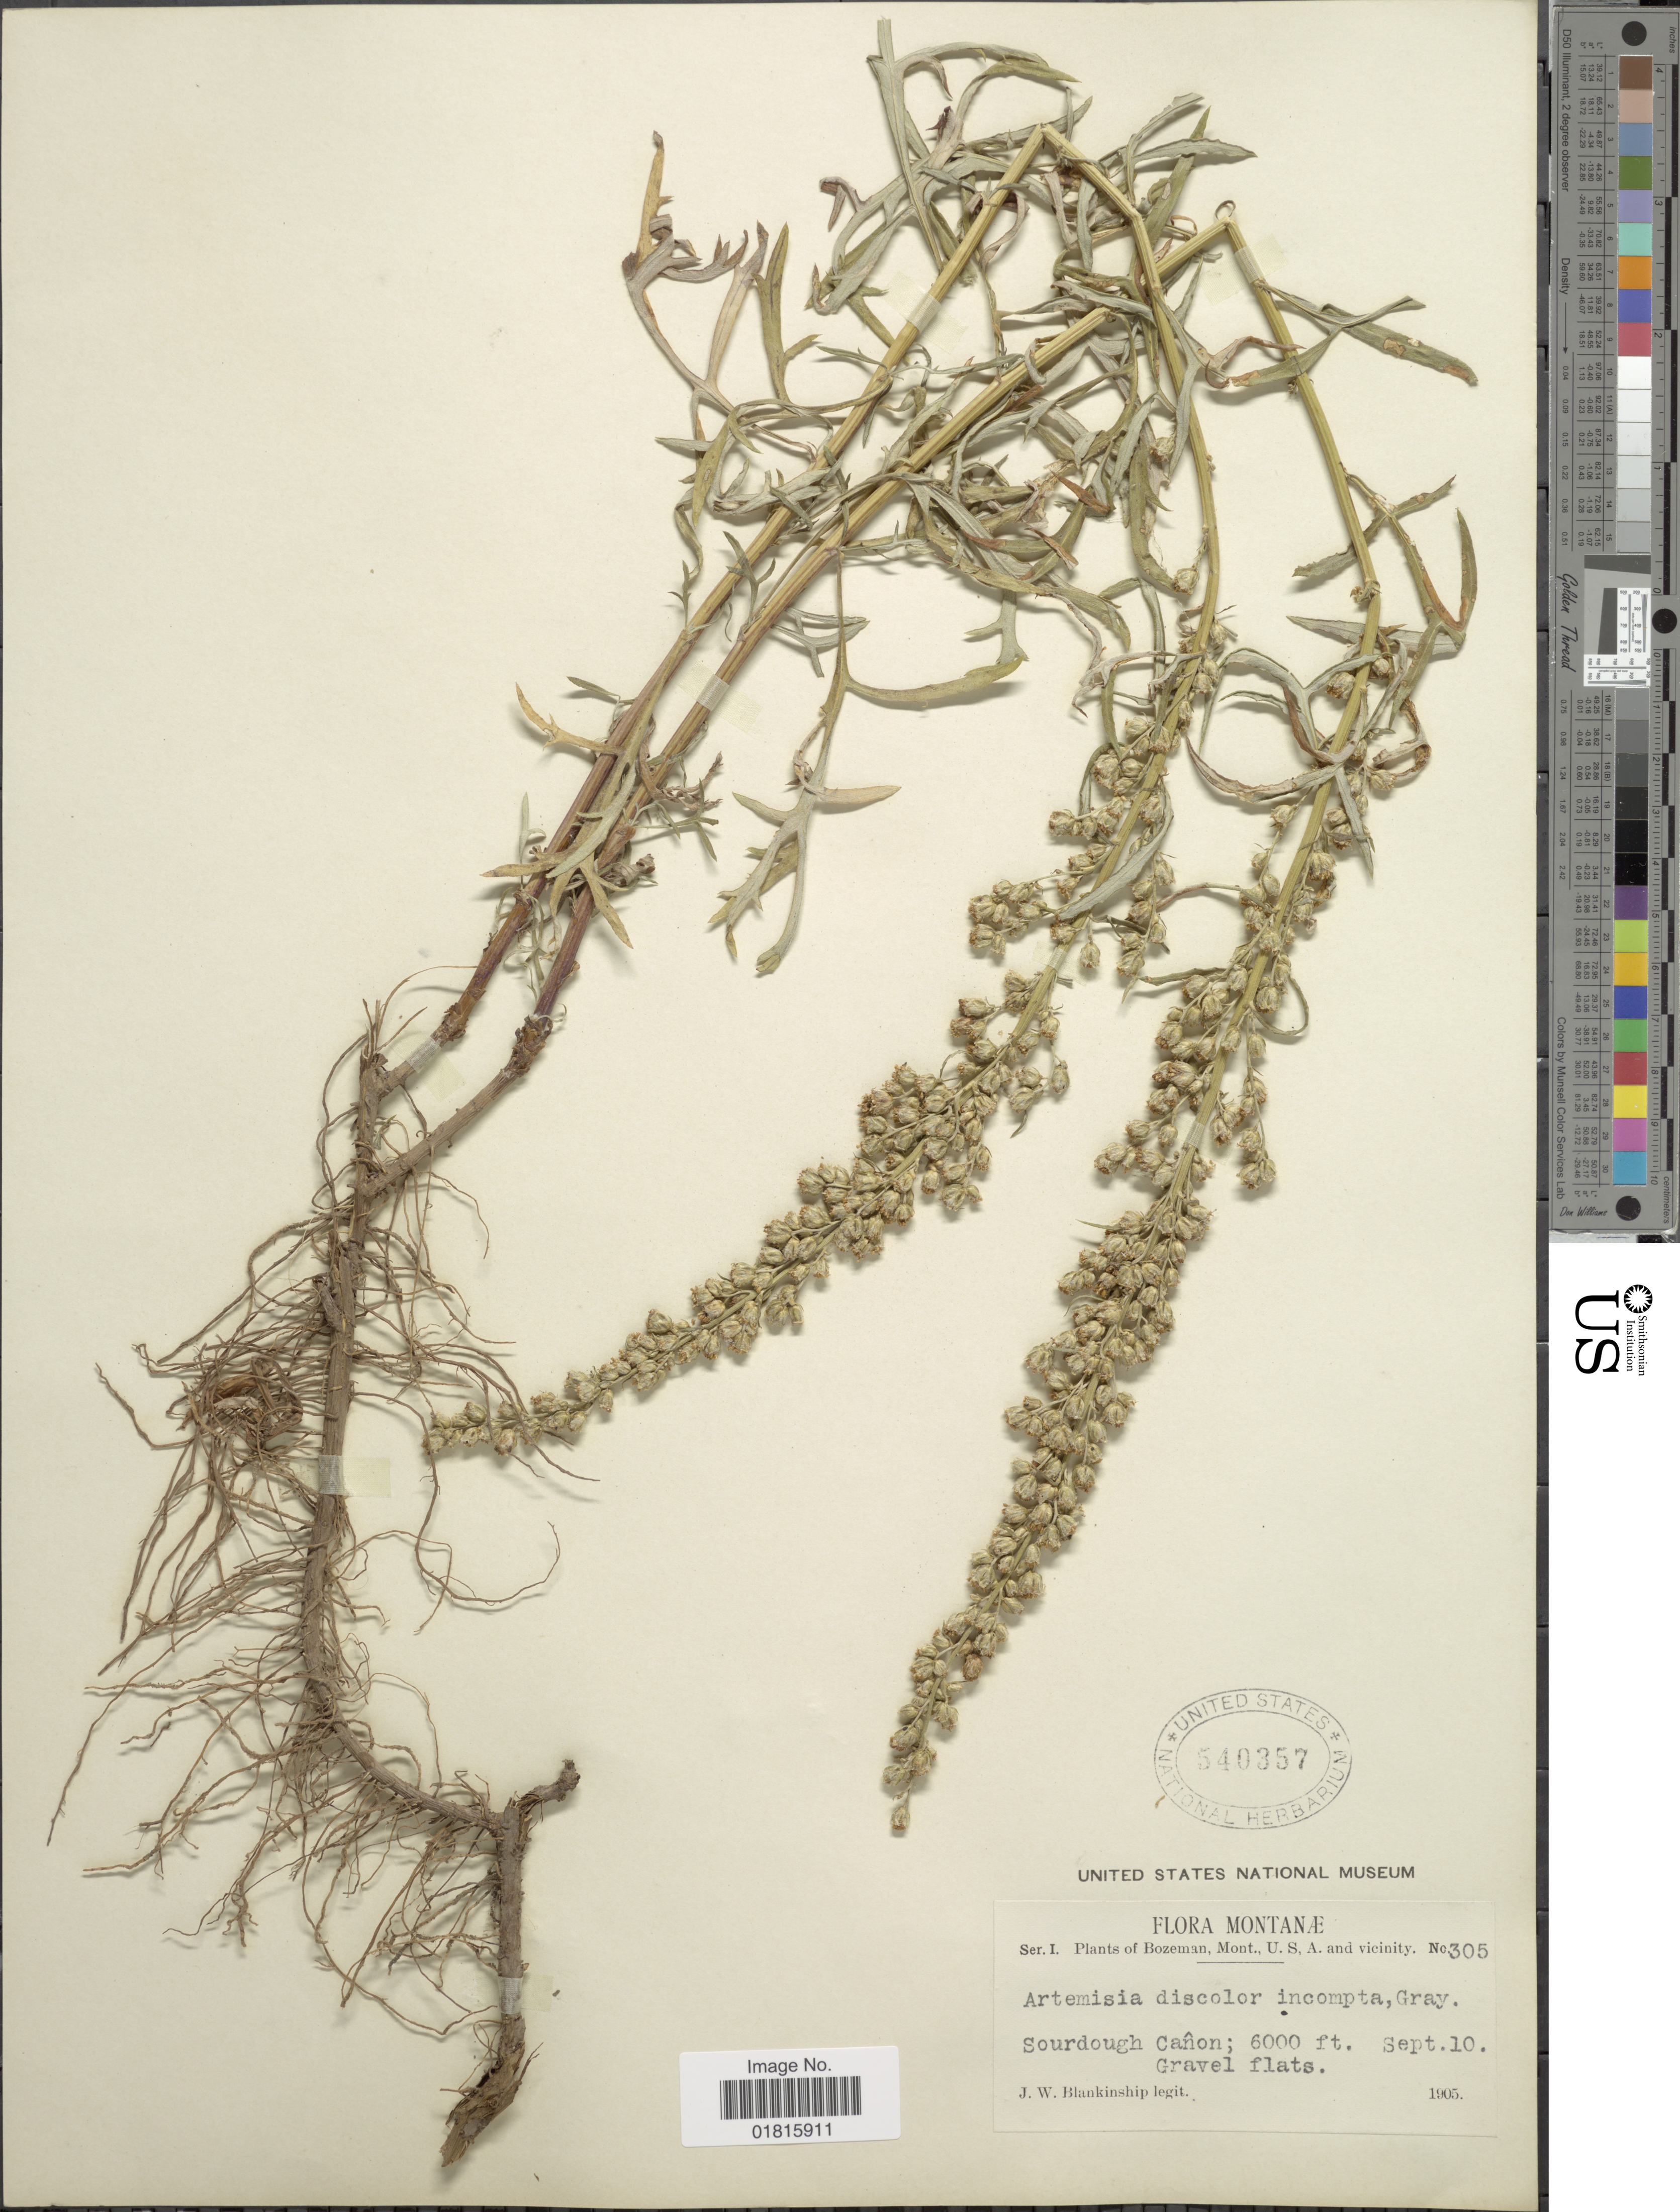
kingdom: Plantae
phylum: Tracheophyta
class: Magnoliopsida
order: Asterales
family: Asteraceae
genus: Artemisia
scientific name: Artemisia graveolens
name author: Rydb.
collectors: J. W. Blankinship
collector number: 305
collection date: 1905-09-10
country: United States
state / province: Montana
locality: Sourdough Canon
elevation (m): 1829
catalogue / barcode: US 540357